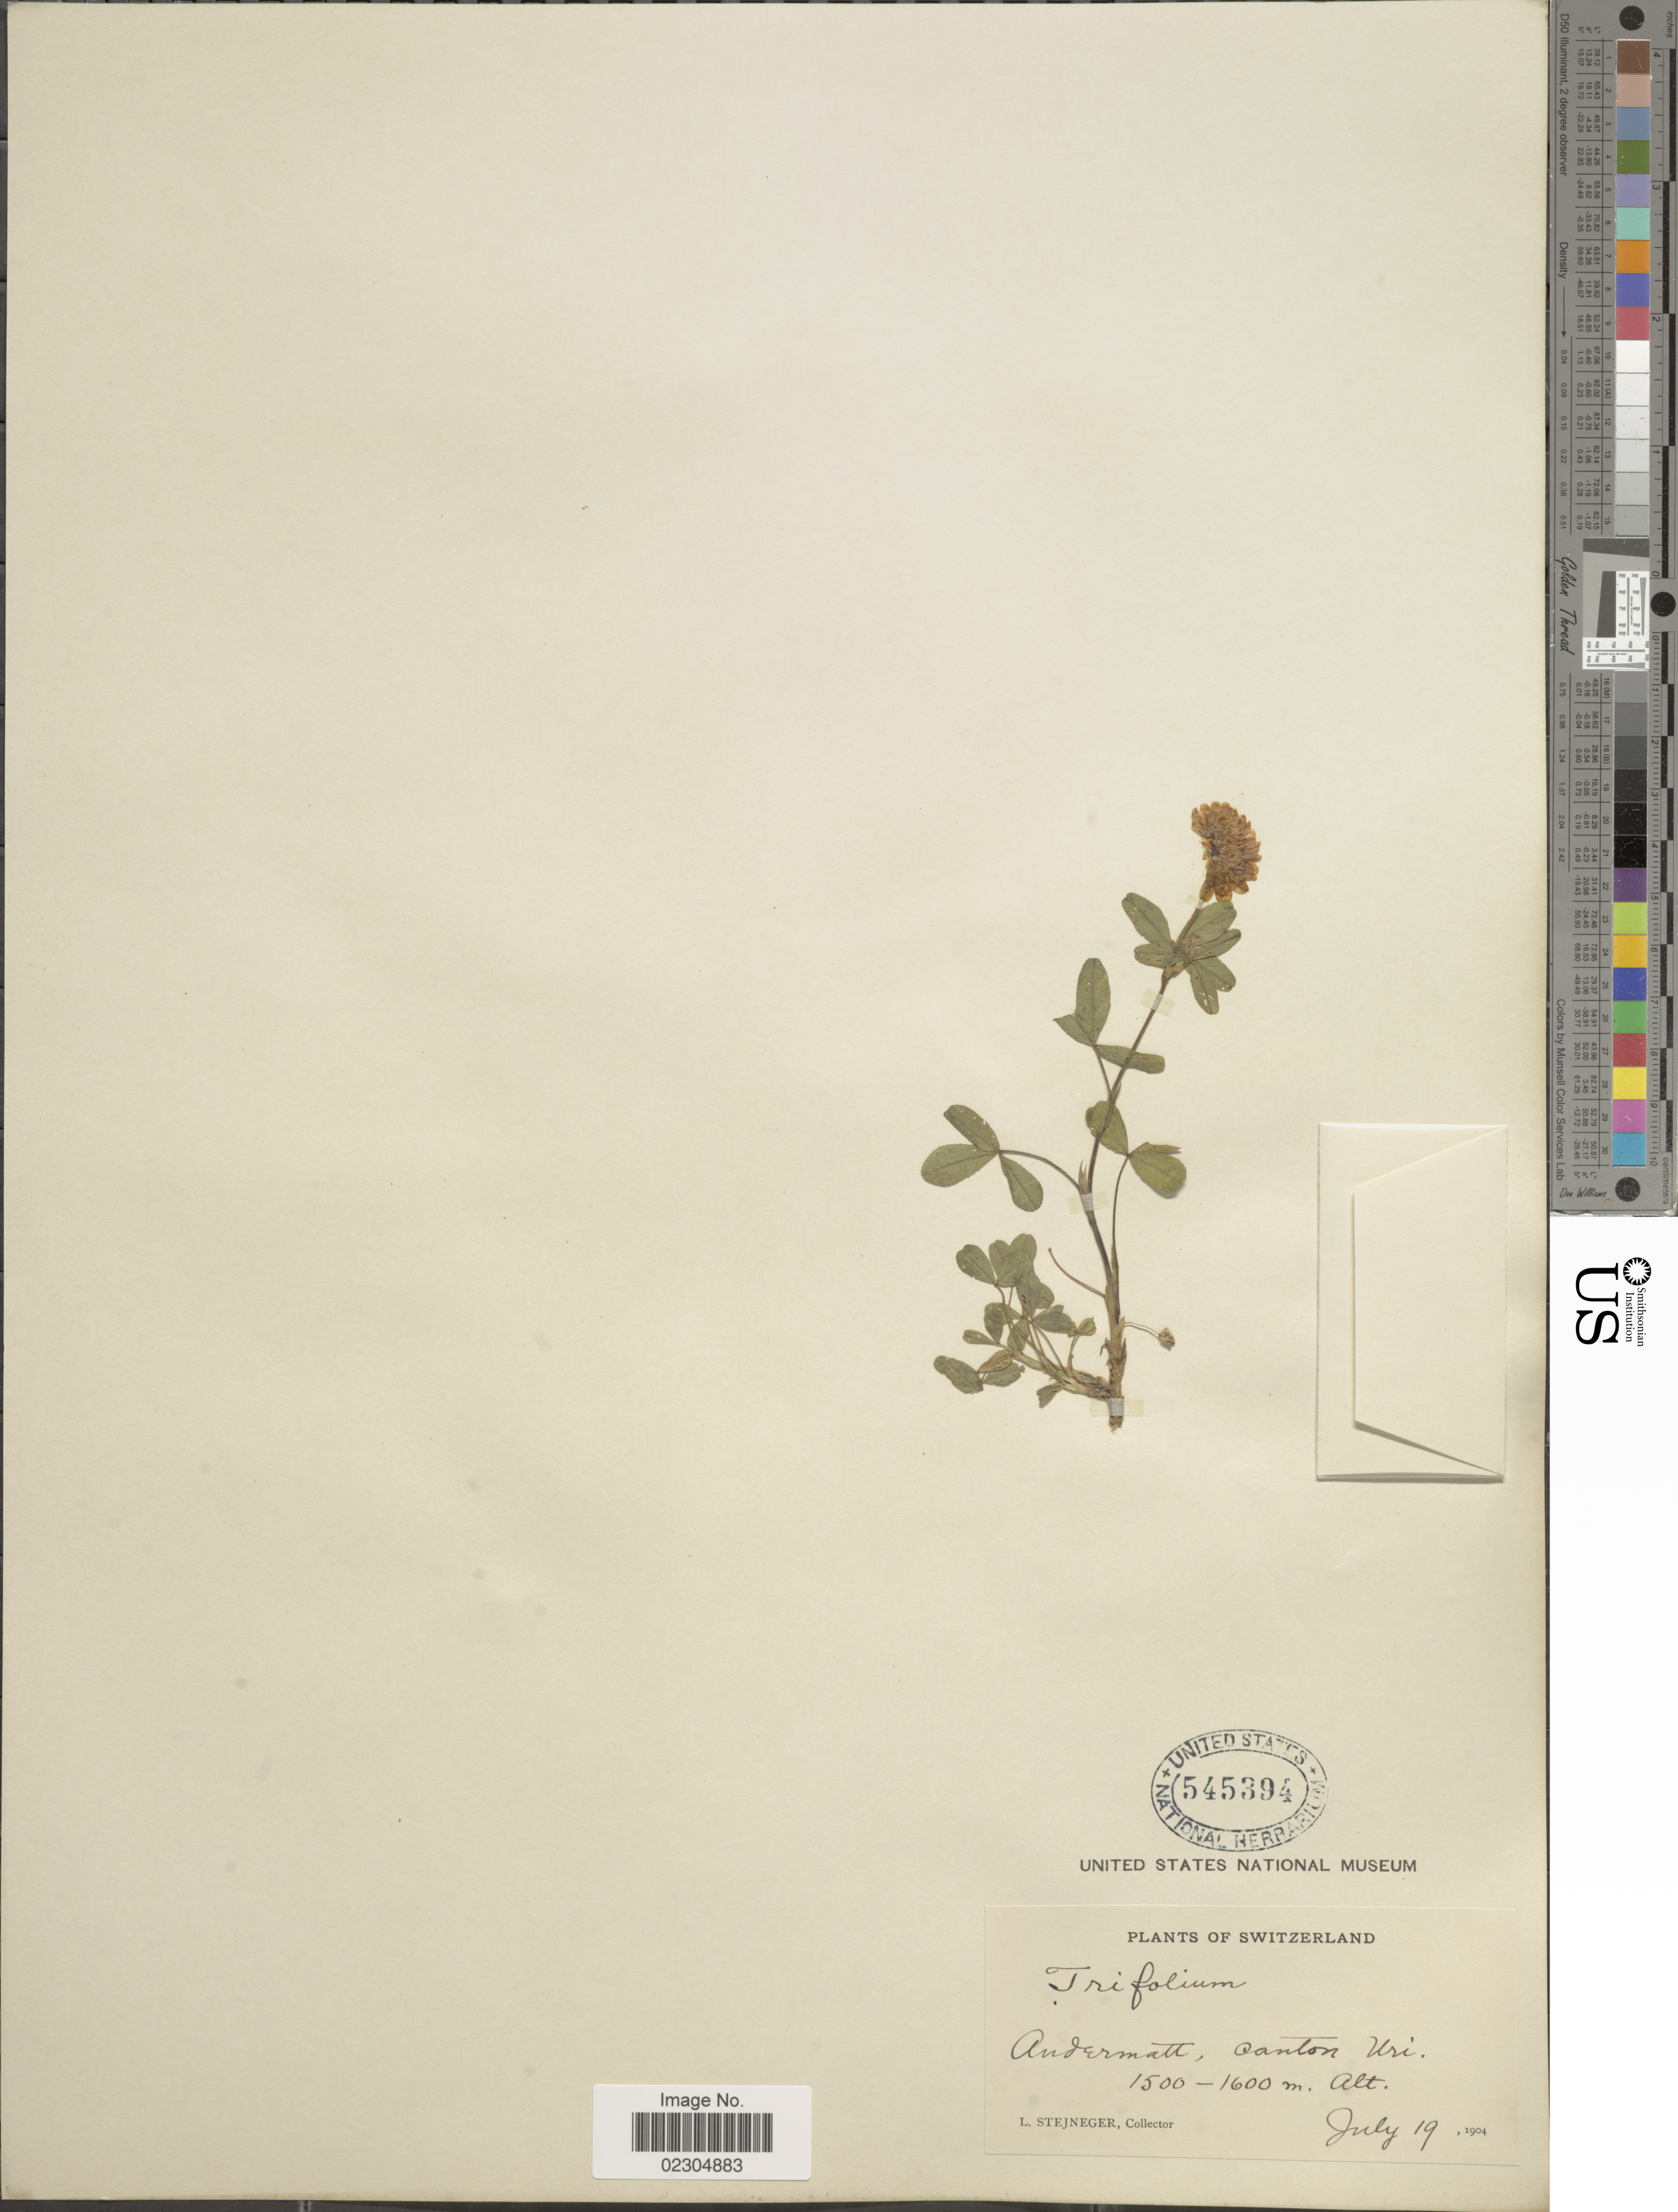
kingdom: Plantae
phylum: Tracheophyta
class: Magnoliopsida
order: Fabales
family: Fabaceae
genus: Trifolium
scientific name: Trifolium sp.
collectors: L. Stejneger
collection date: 1904-07-19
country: Switzerland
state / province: Uri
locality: Andermalt, canton Uri.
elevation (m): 1500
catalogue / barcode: US 545394